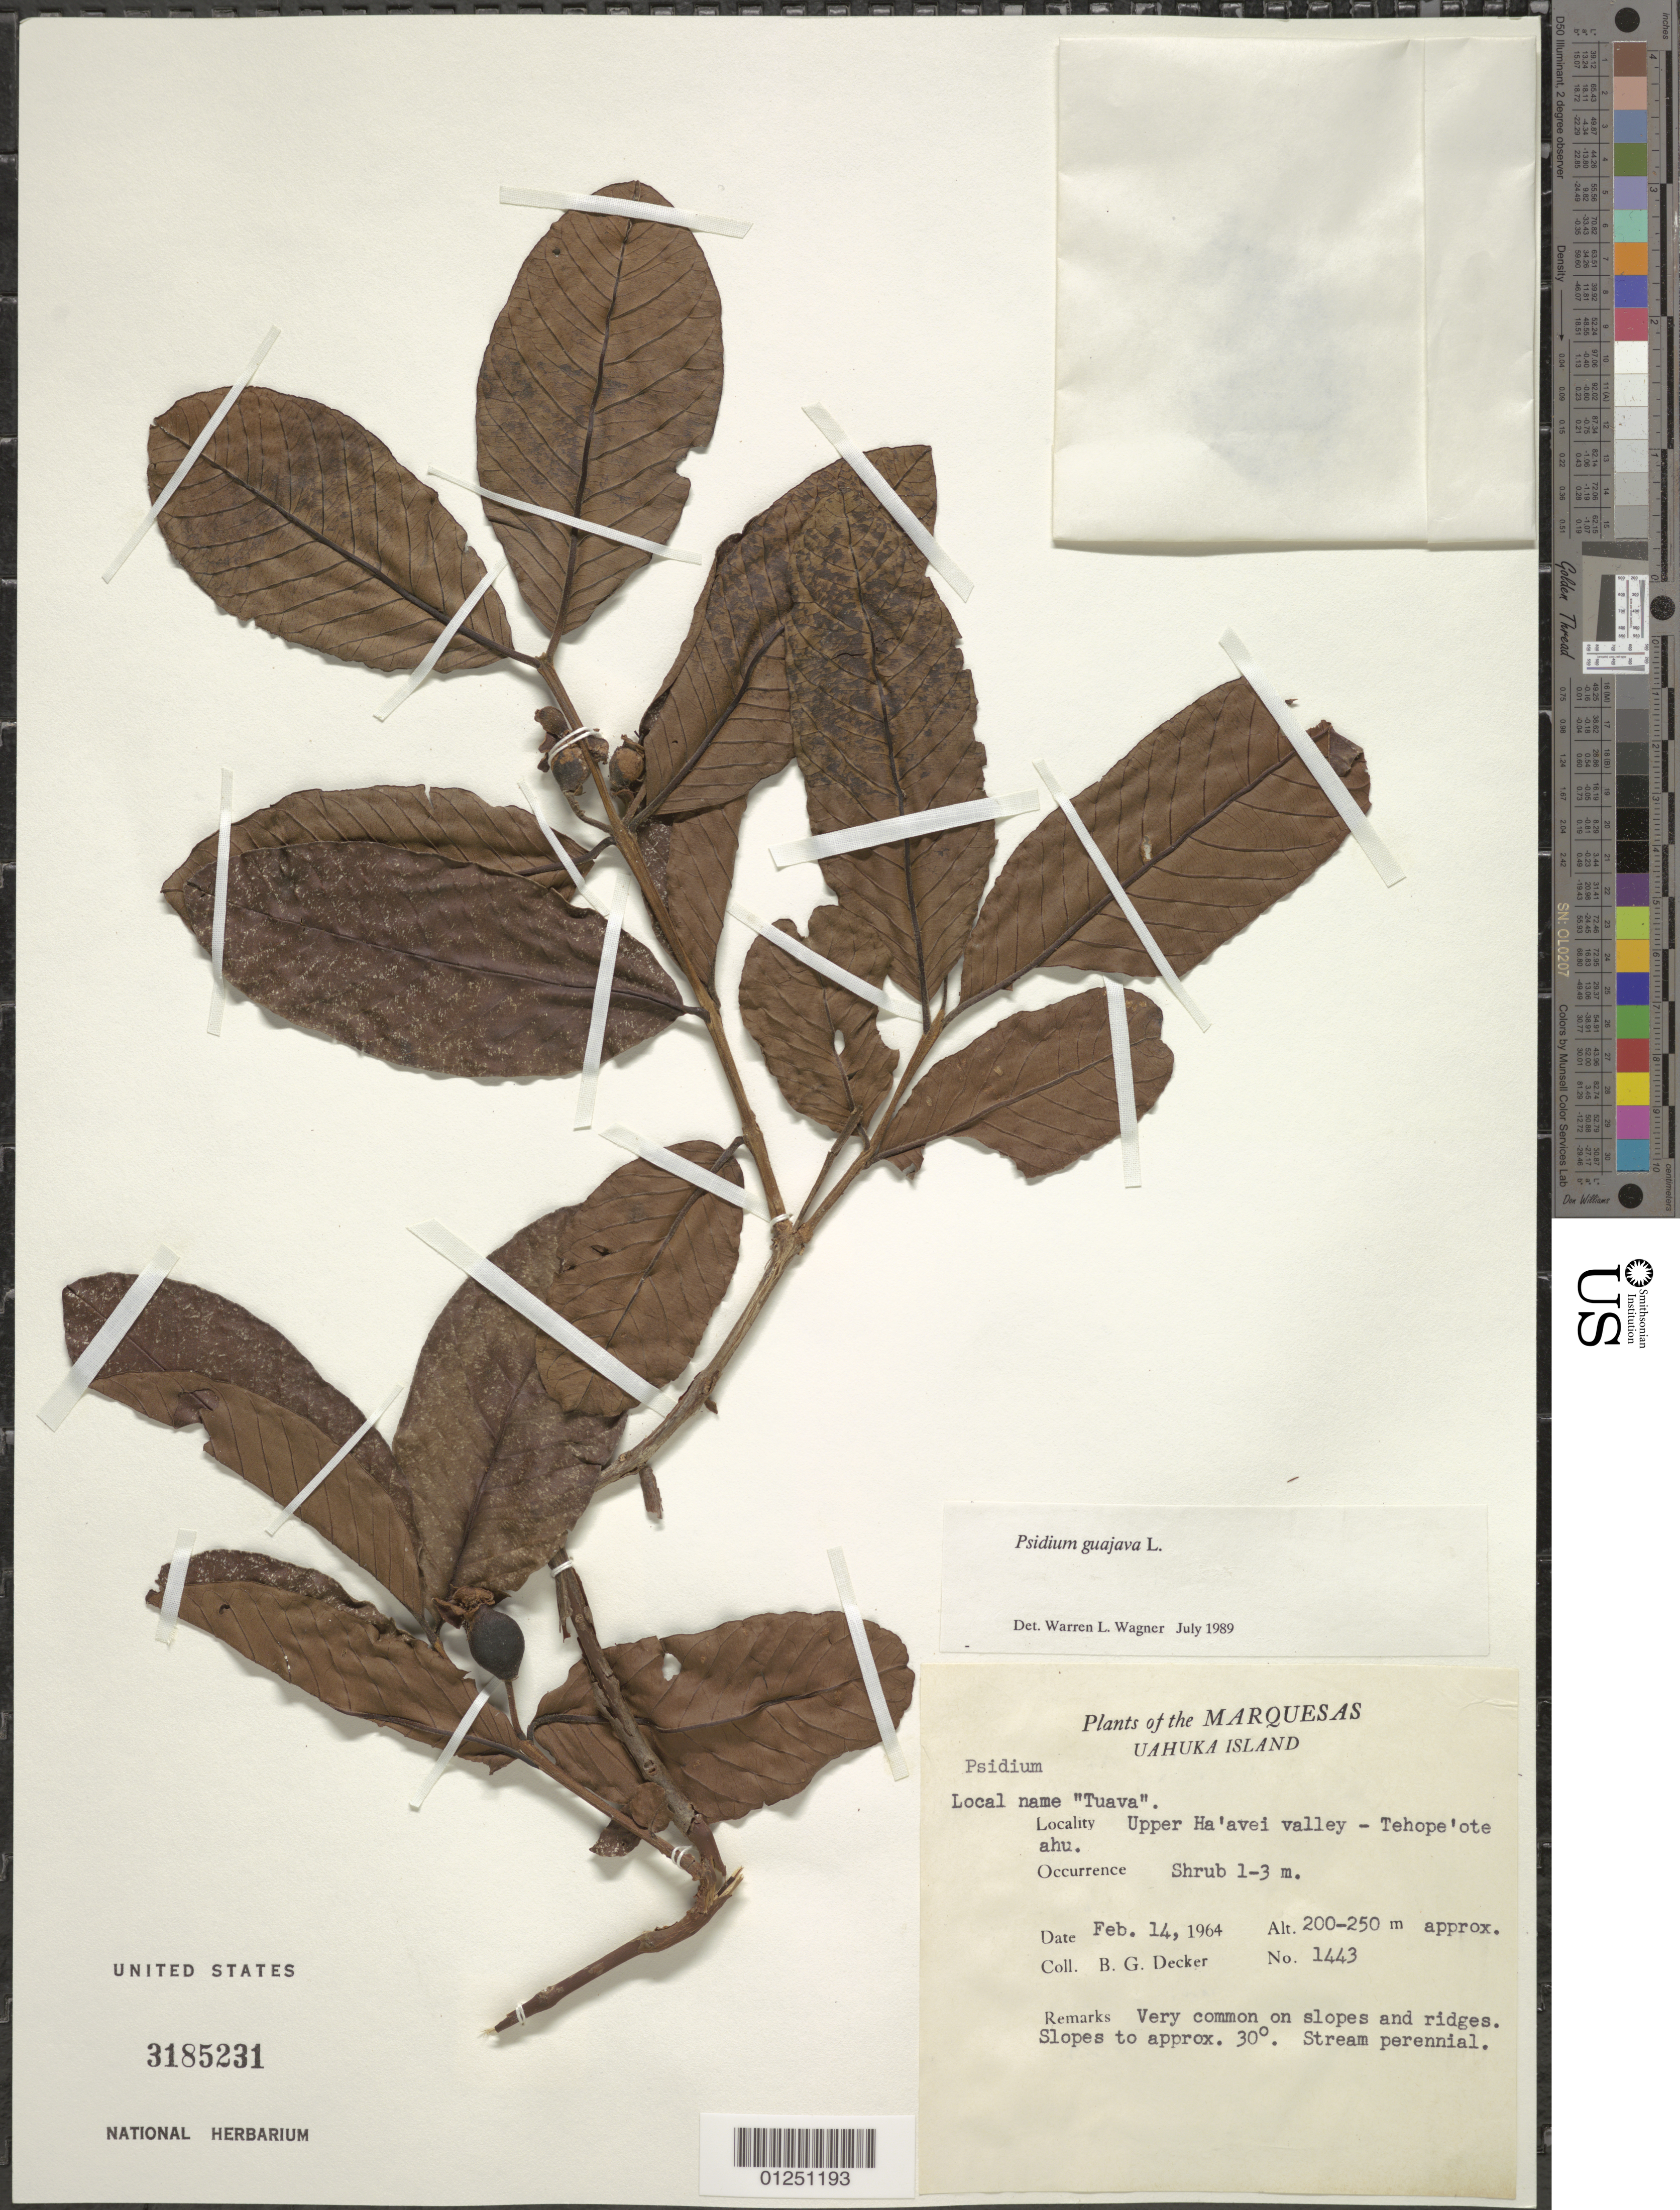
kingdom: Plantae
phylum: Tracheophyta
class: Magnoliopsida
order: Myrtales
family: Myrtaceae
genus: Psidium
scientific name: Psidium guajava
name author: L.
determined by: Wagner, W. L., (BOT), Smithsonian Institution - National Museum of Natural History (UNITED STATES)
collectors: B. G. Decker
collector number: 1443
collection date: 1964-02-14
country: French Polynesia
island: Ua Huka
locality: Upper Ha'avei Valley, Tehope'ote ahu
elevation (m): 300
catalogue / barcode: US 3185231